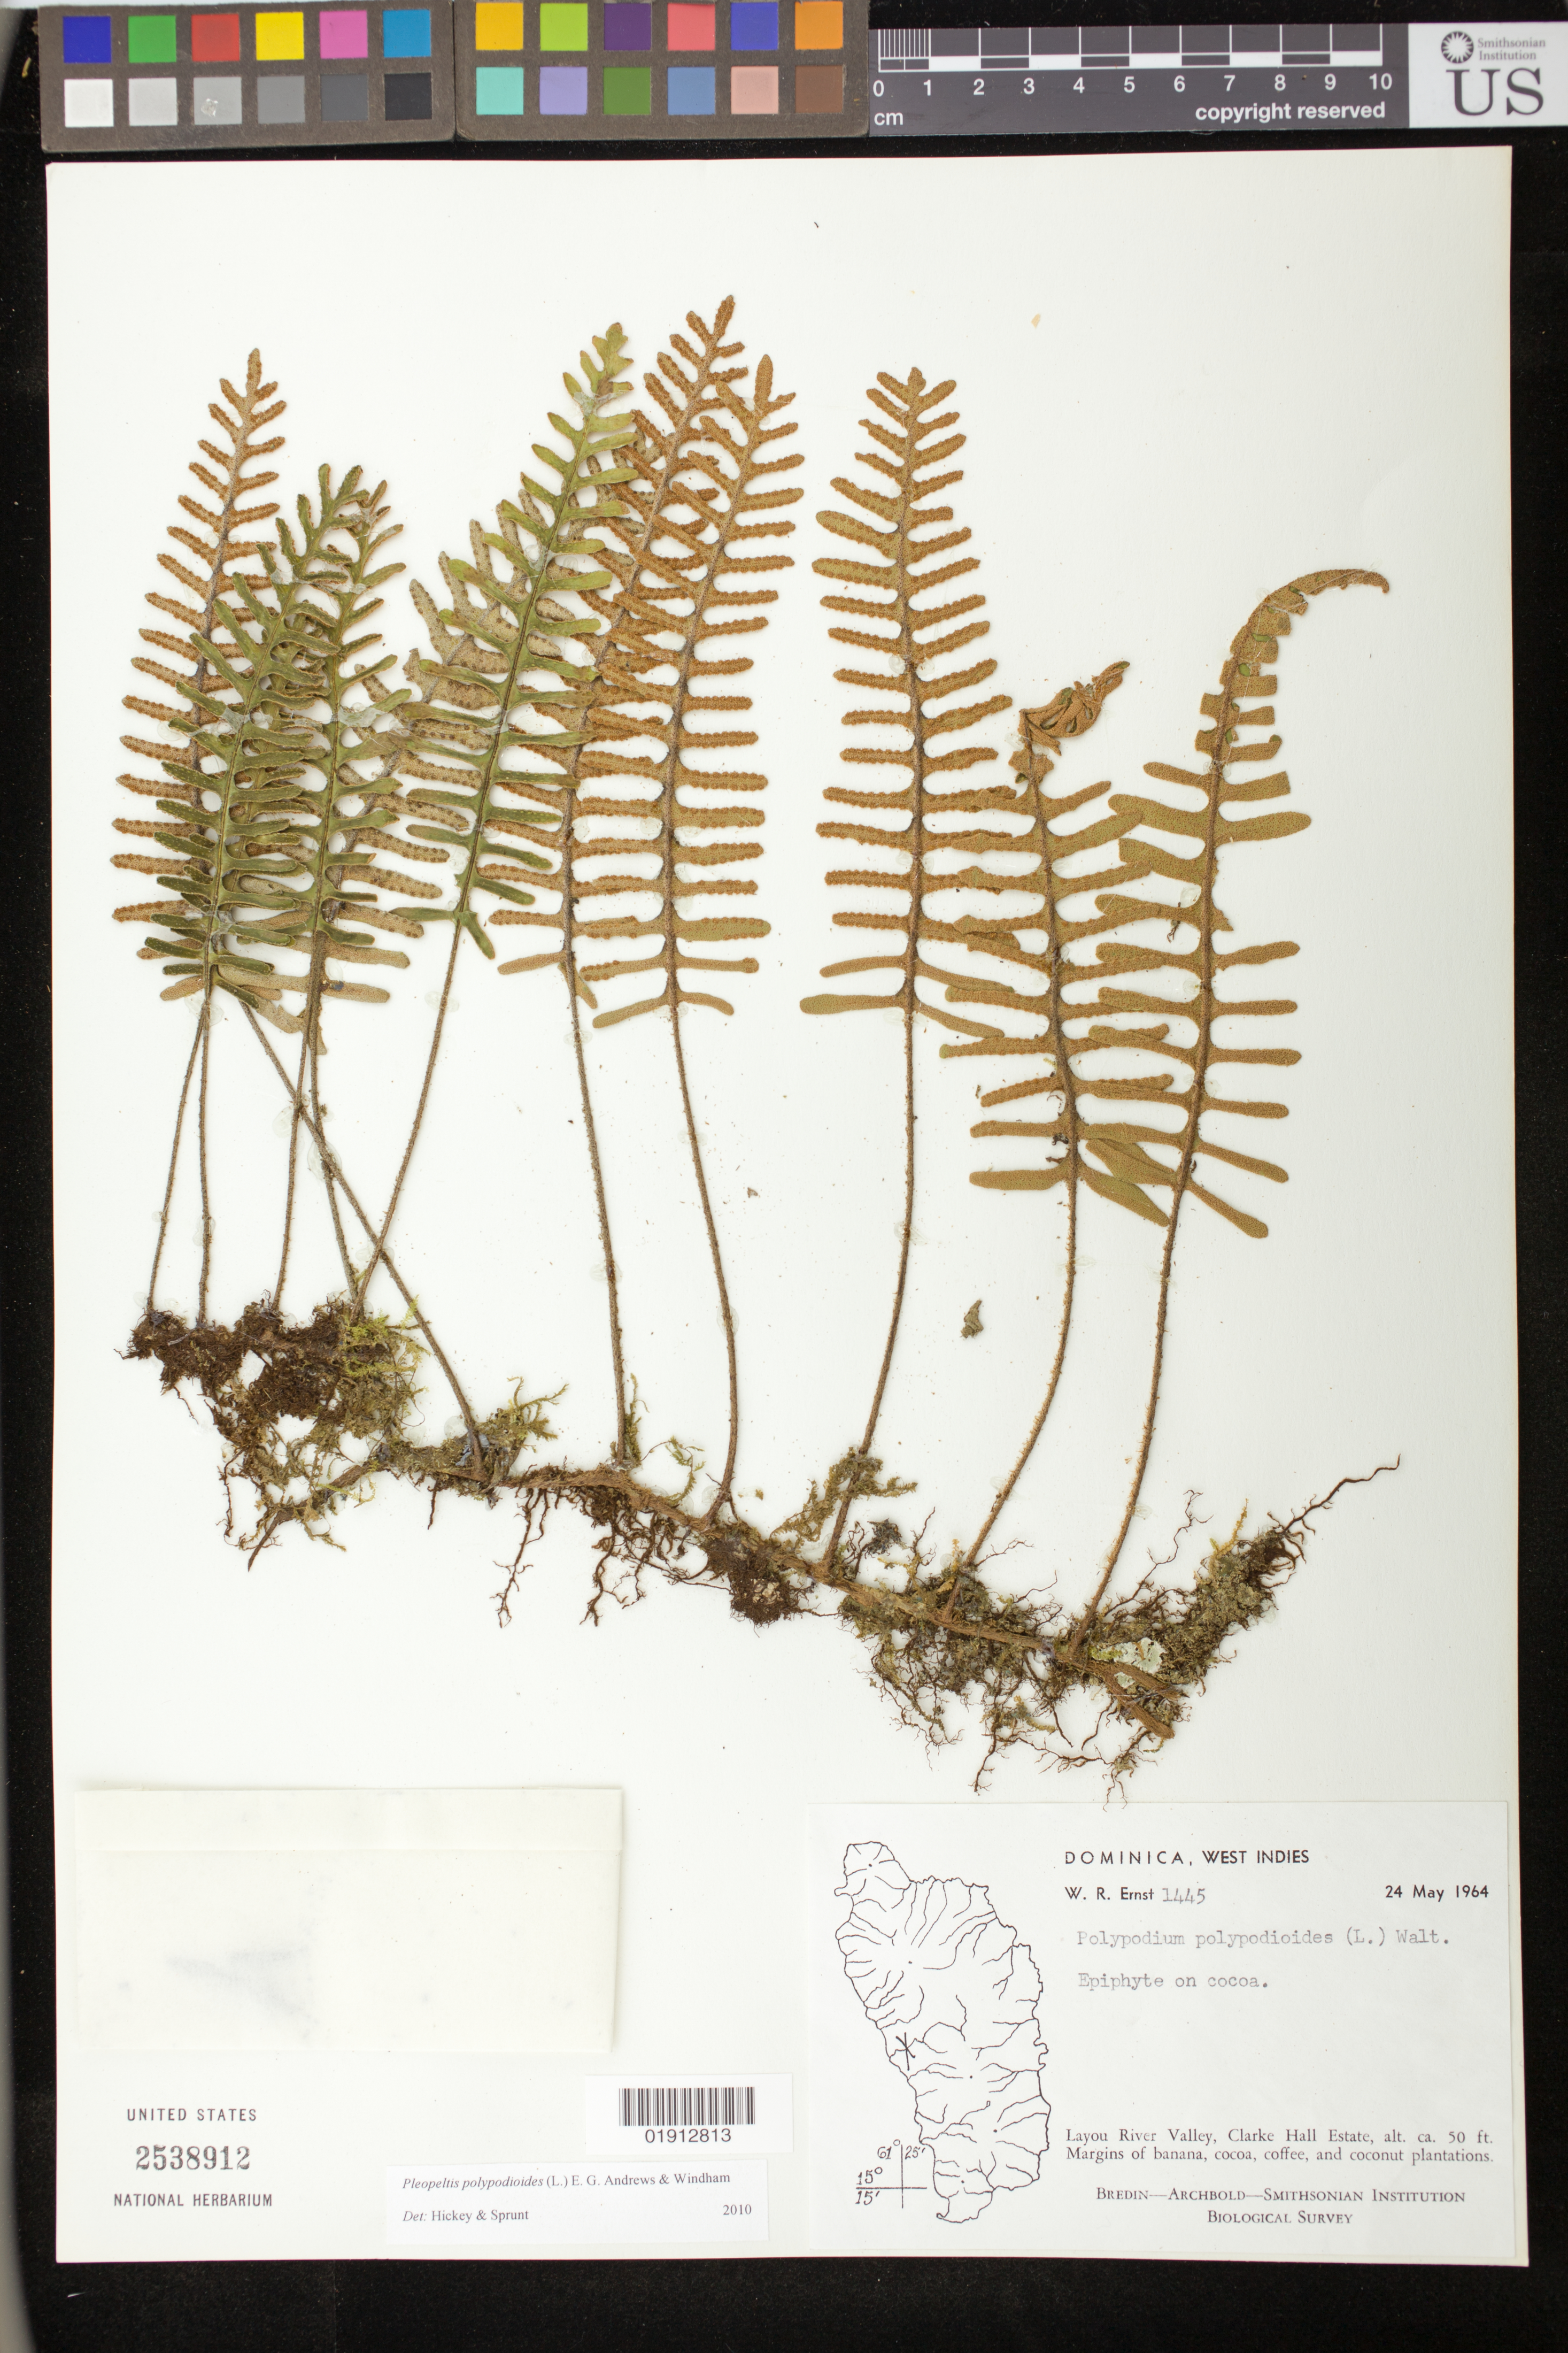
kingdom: Plantae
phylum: Tracheophyta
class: Polypodiopsida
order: Polypodiales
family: Polypodiaceae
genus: Pleopeltis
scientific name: Pleopeltis polypodioides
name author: (L.) E.G. Andrews & Windham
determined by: Hickey, R. J.; Sprunt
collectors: W. R. Ernst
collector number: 1445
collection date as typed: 24 May 1964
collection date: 1964-05-24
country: Dominica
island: Dominica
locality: Layou River Valley, Clarke Hall Estate, margins of banana, cocoa, coffee, and cocount plantations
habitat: Epiphyte on cocoa.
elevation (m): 15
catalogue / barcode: US 2538912